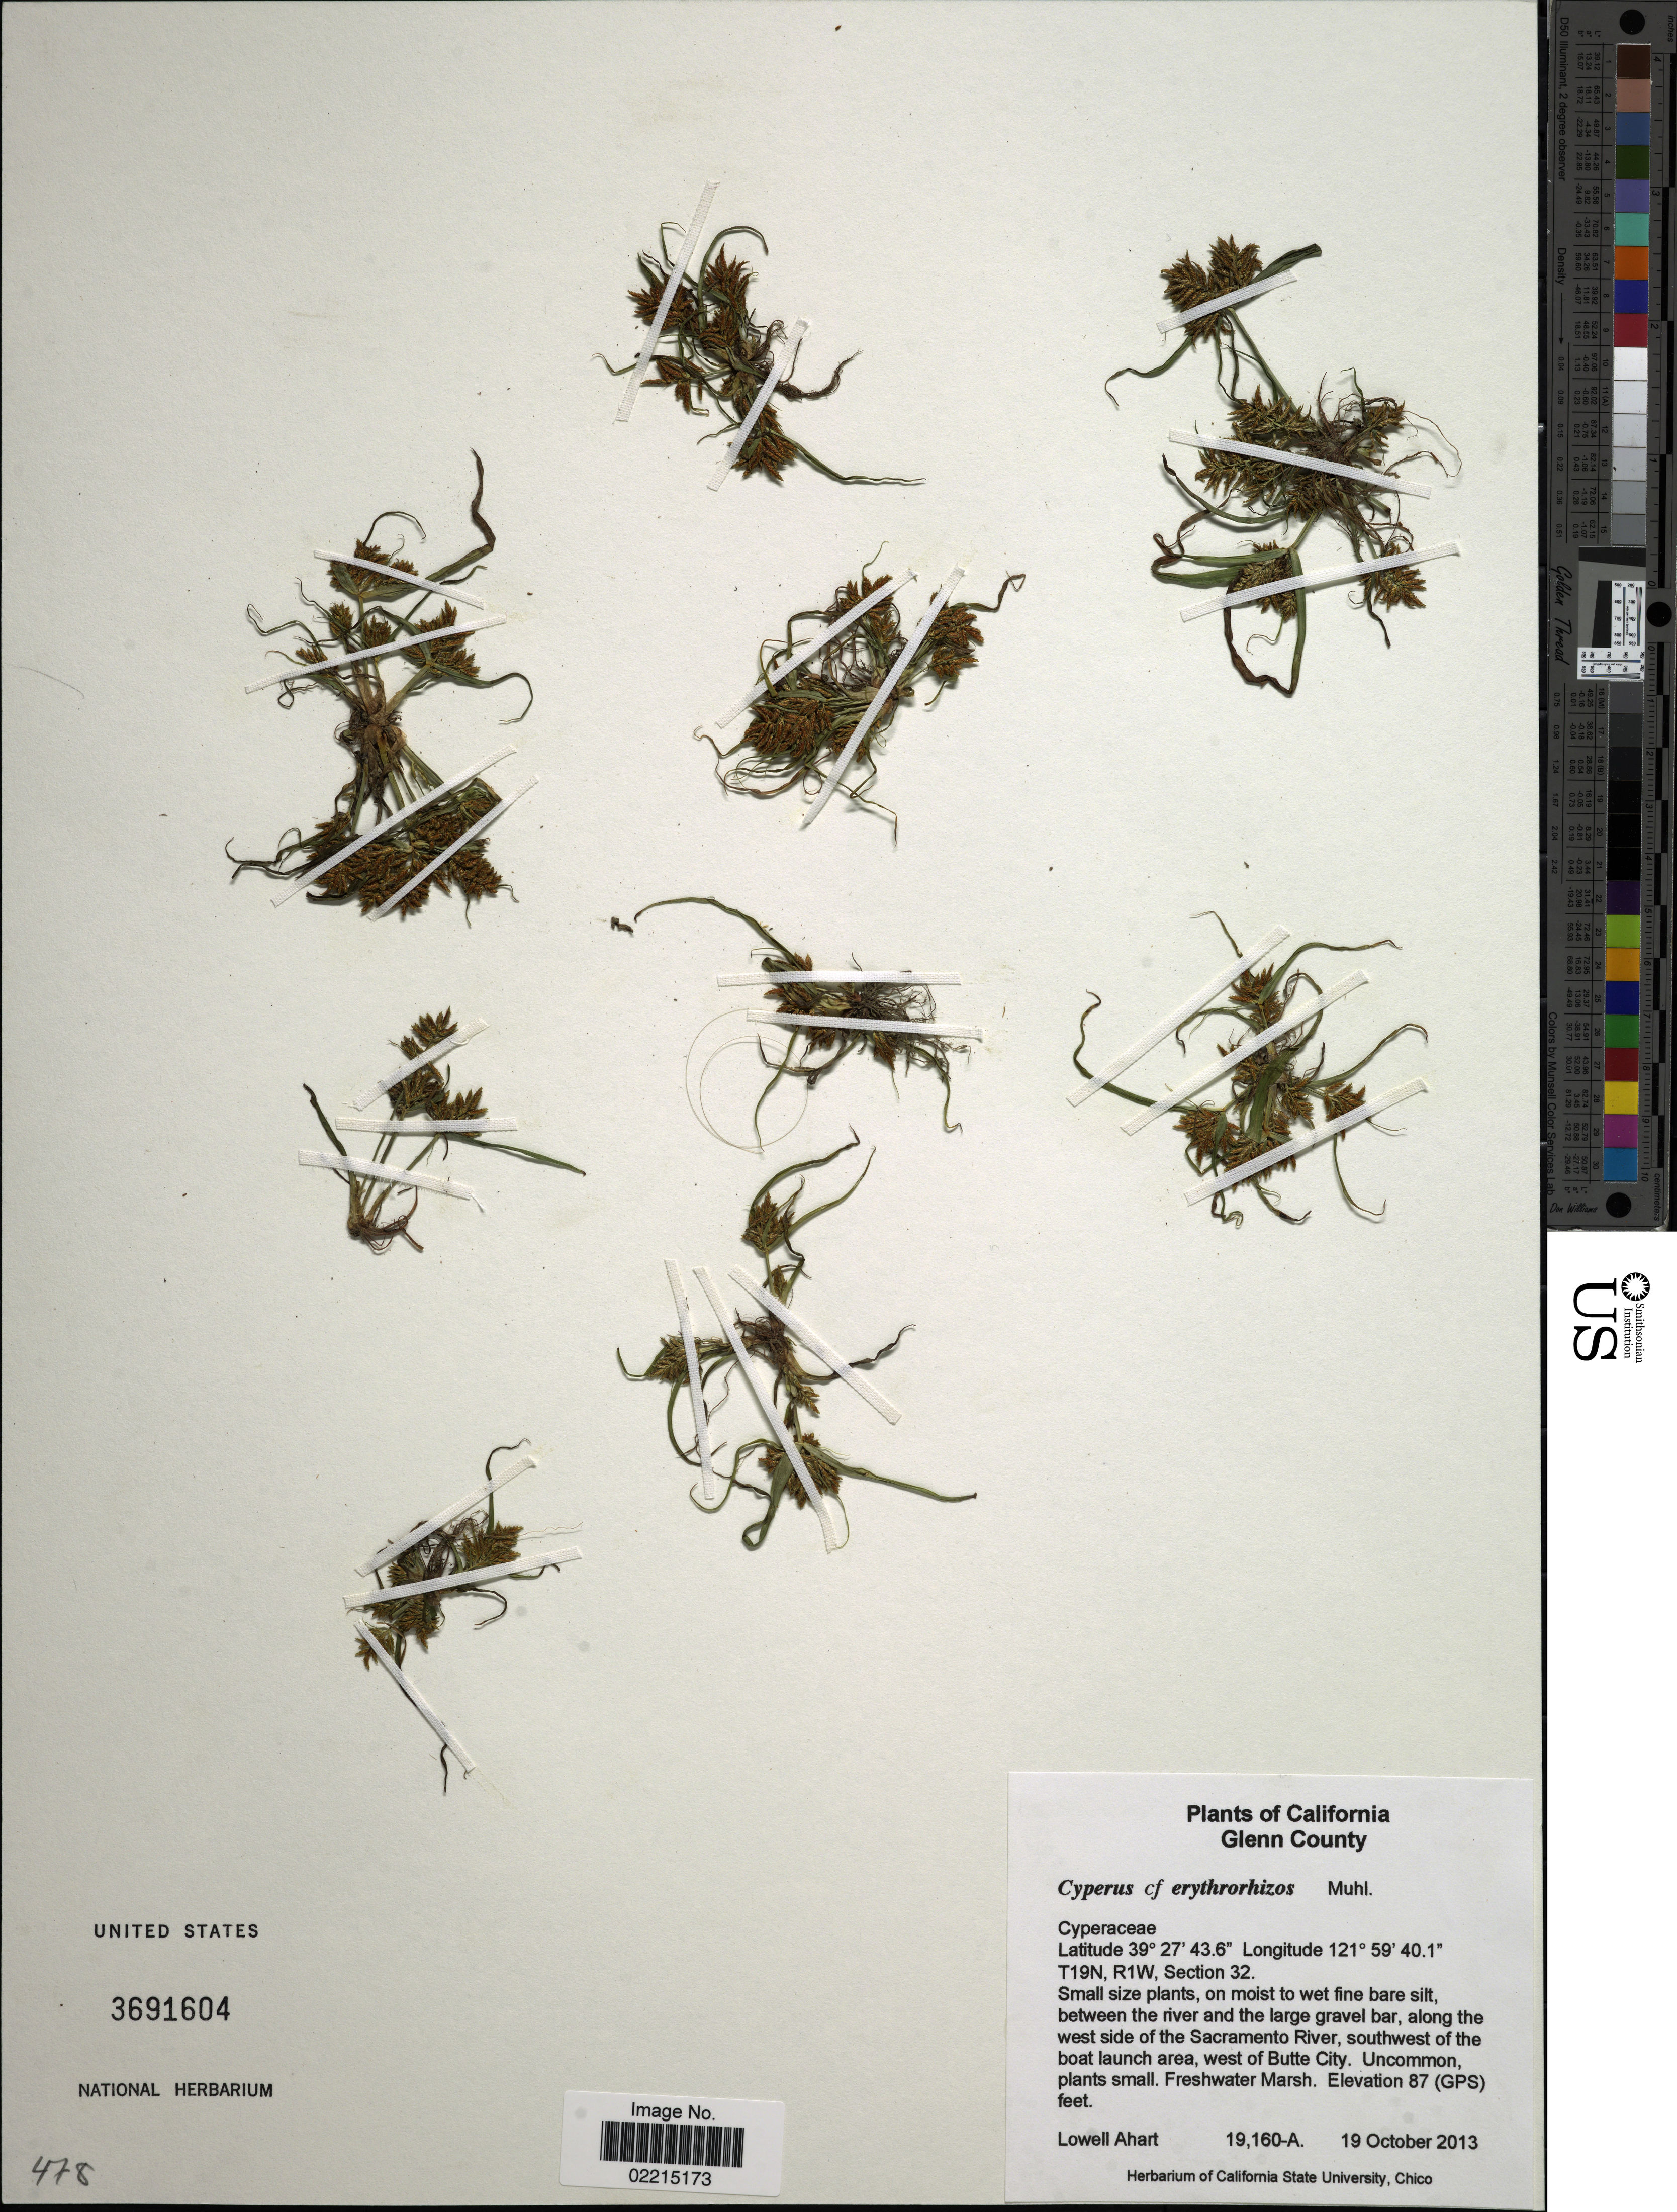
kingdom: Plantae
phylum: Tracheophyta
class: Liliopsida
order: Poales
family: Cyperaceae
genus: Cyperus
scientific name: Cyperus erythrorhizos Muhl.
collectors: L. Ahart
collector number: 19160-A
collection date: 2013-10-19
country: United States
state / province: California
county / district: Glenn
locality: Glenn County. T19N, R1W, Section 32. along the west side of the Sacramento River, southwest of the boat launch area, west of Butte City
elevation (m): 27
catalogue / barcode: US 3691604